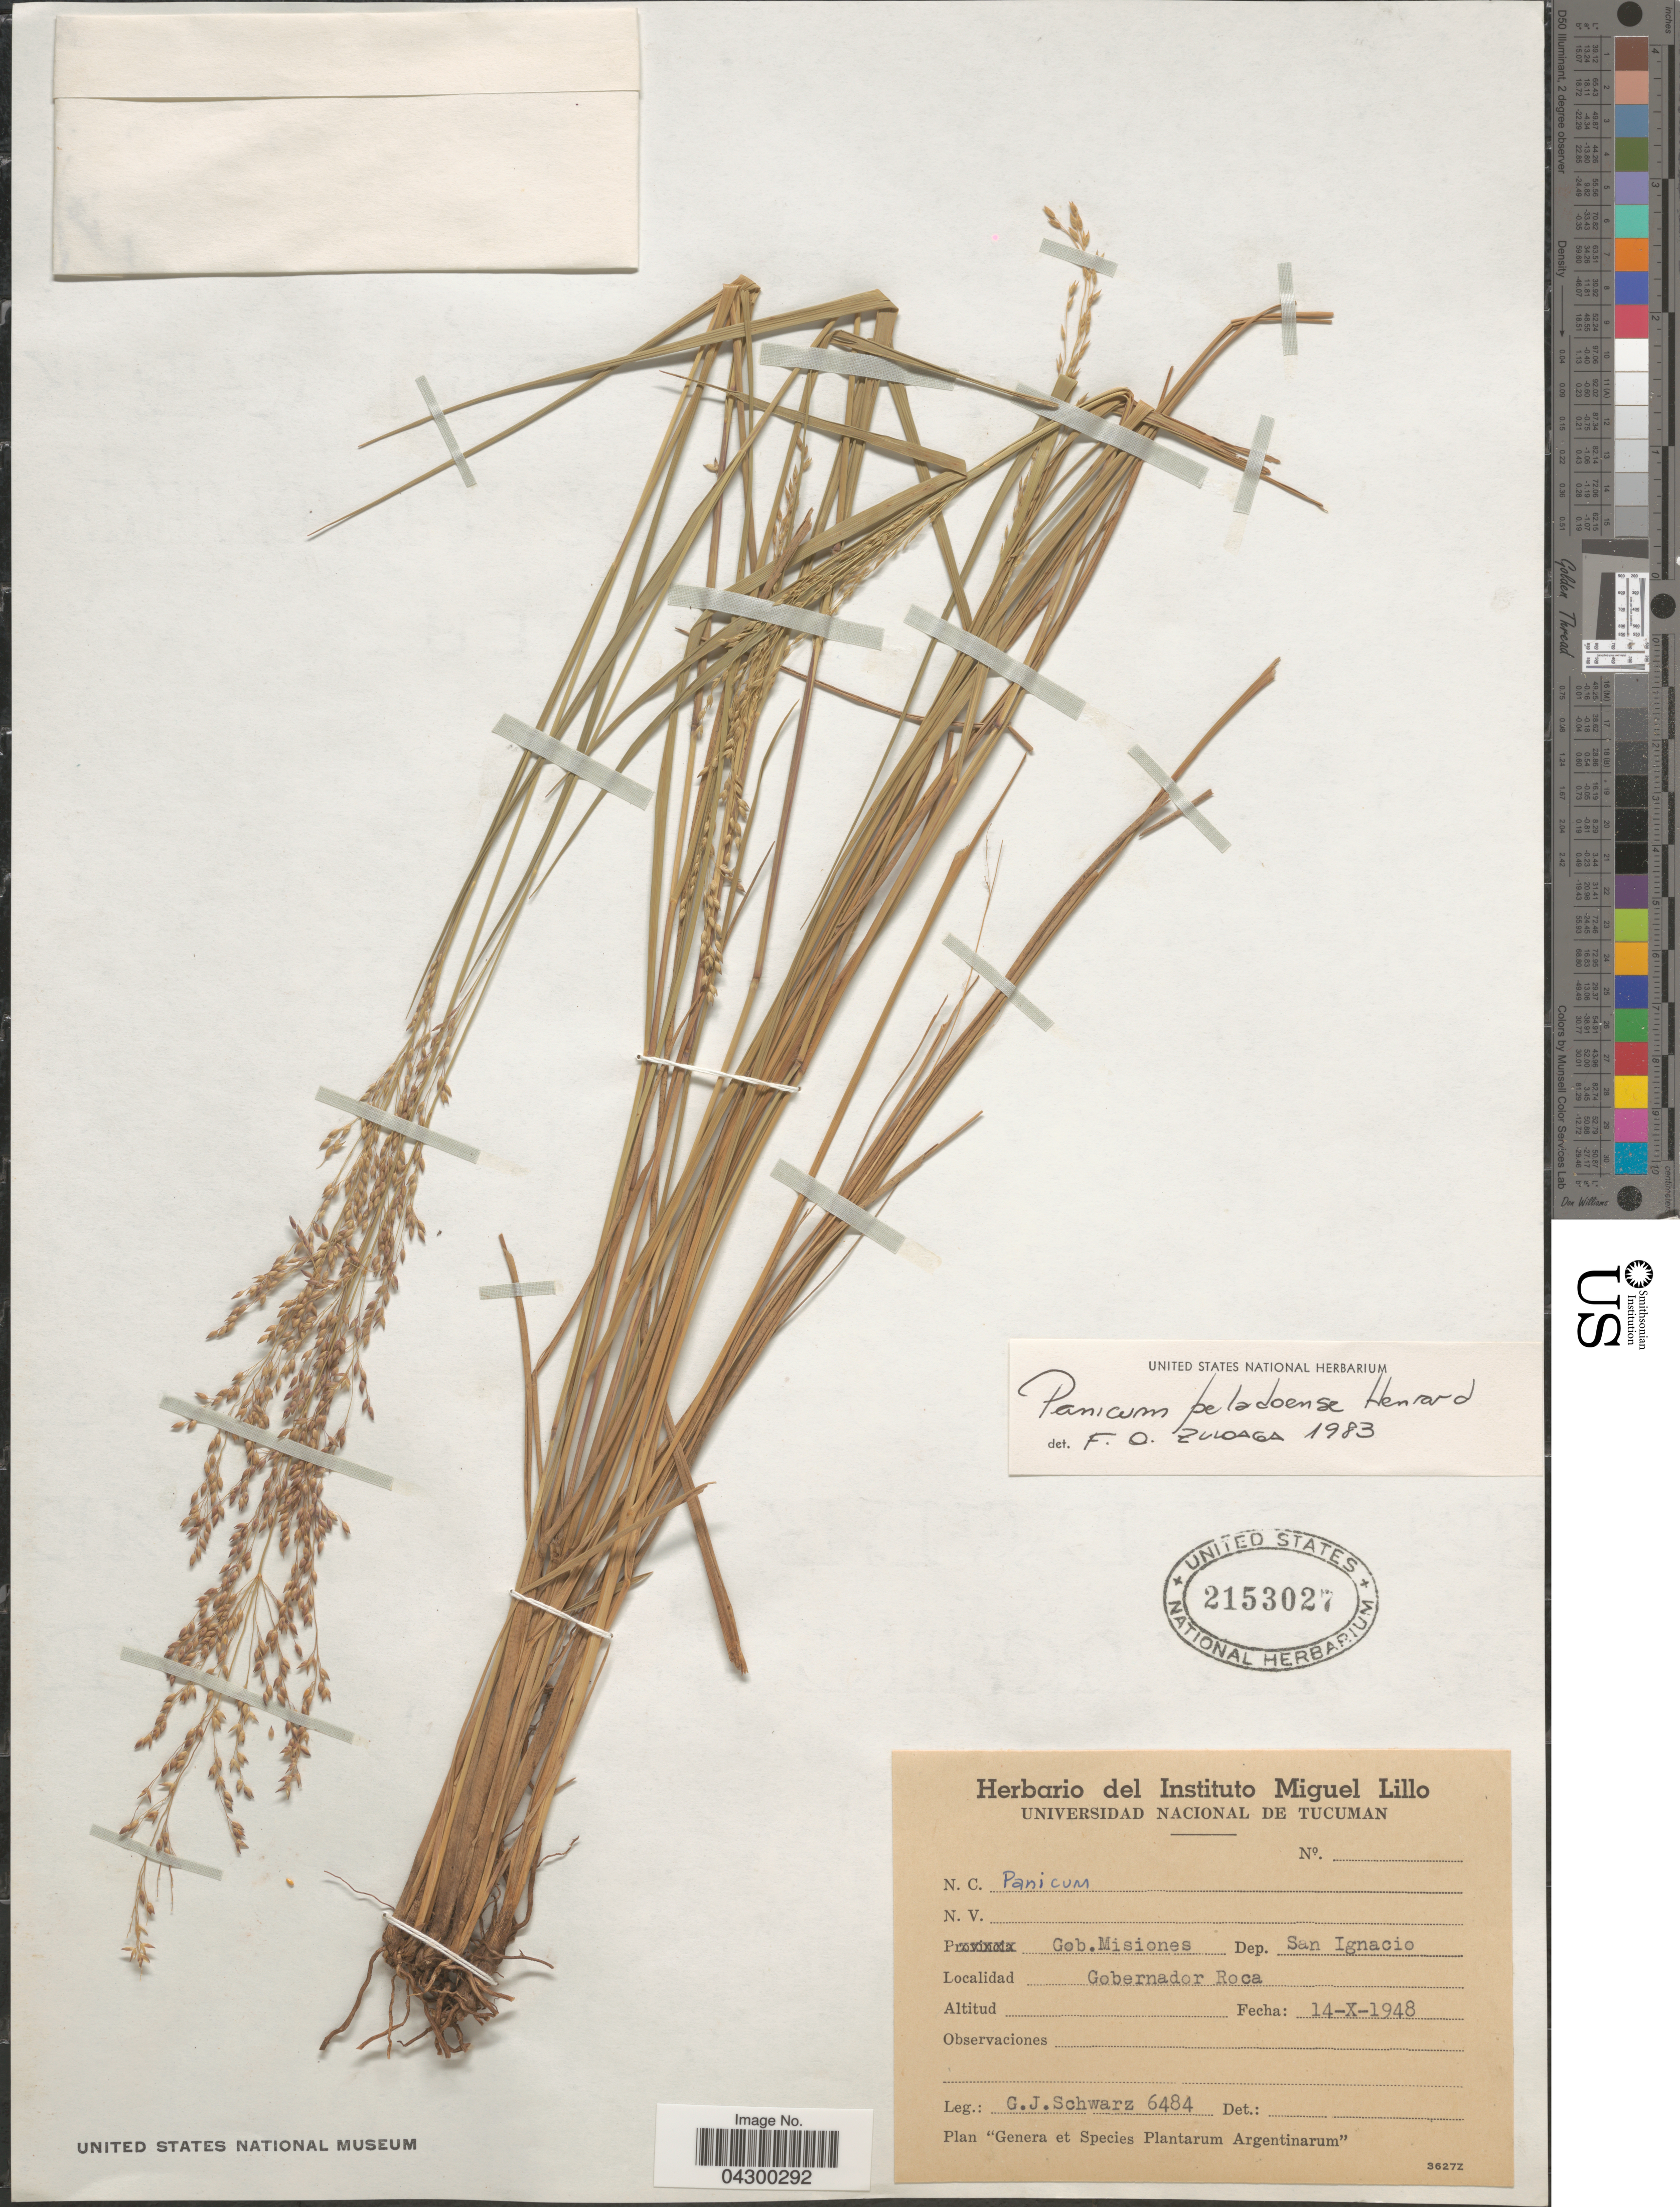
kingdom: Plantae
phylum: Tracheophyta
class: Liliopsida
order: Poales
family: Poaceae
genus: Panicum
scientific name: Panicum peladoense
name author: Henr.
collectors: G. J. Schwarz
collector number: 6484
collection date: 1948-10-14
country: Argentina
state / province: Misiones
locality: Gob.Misiones. Dep. San Ignacio. Gobernador Roca.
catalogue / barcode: US 2153027